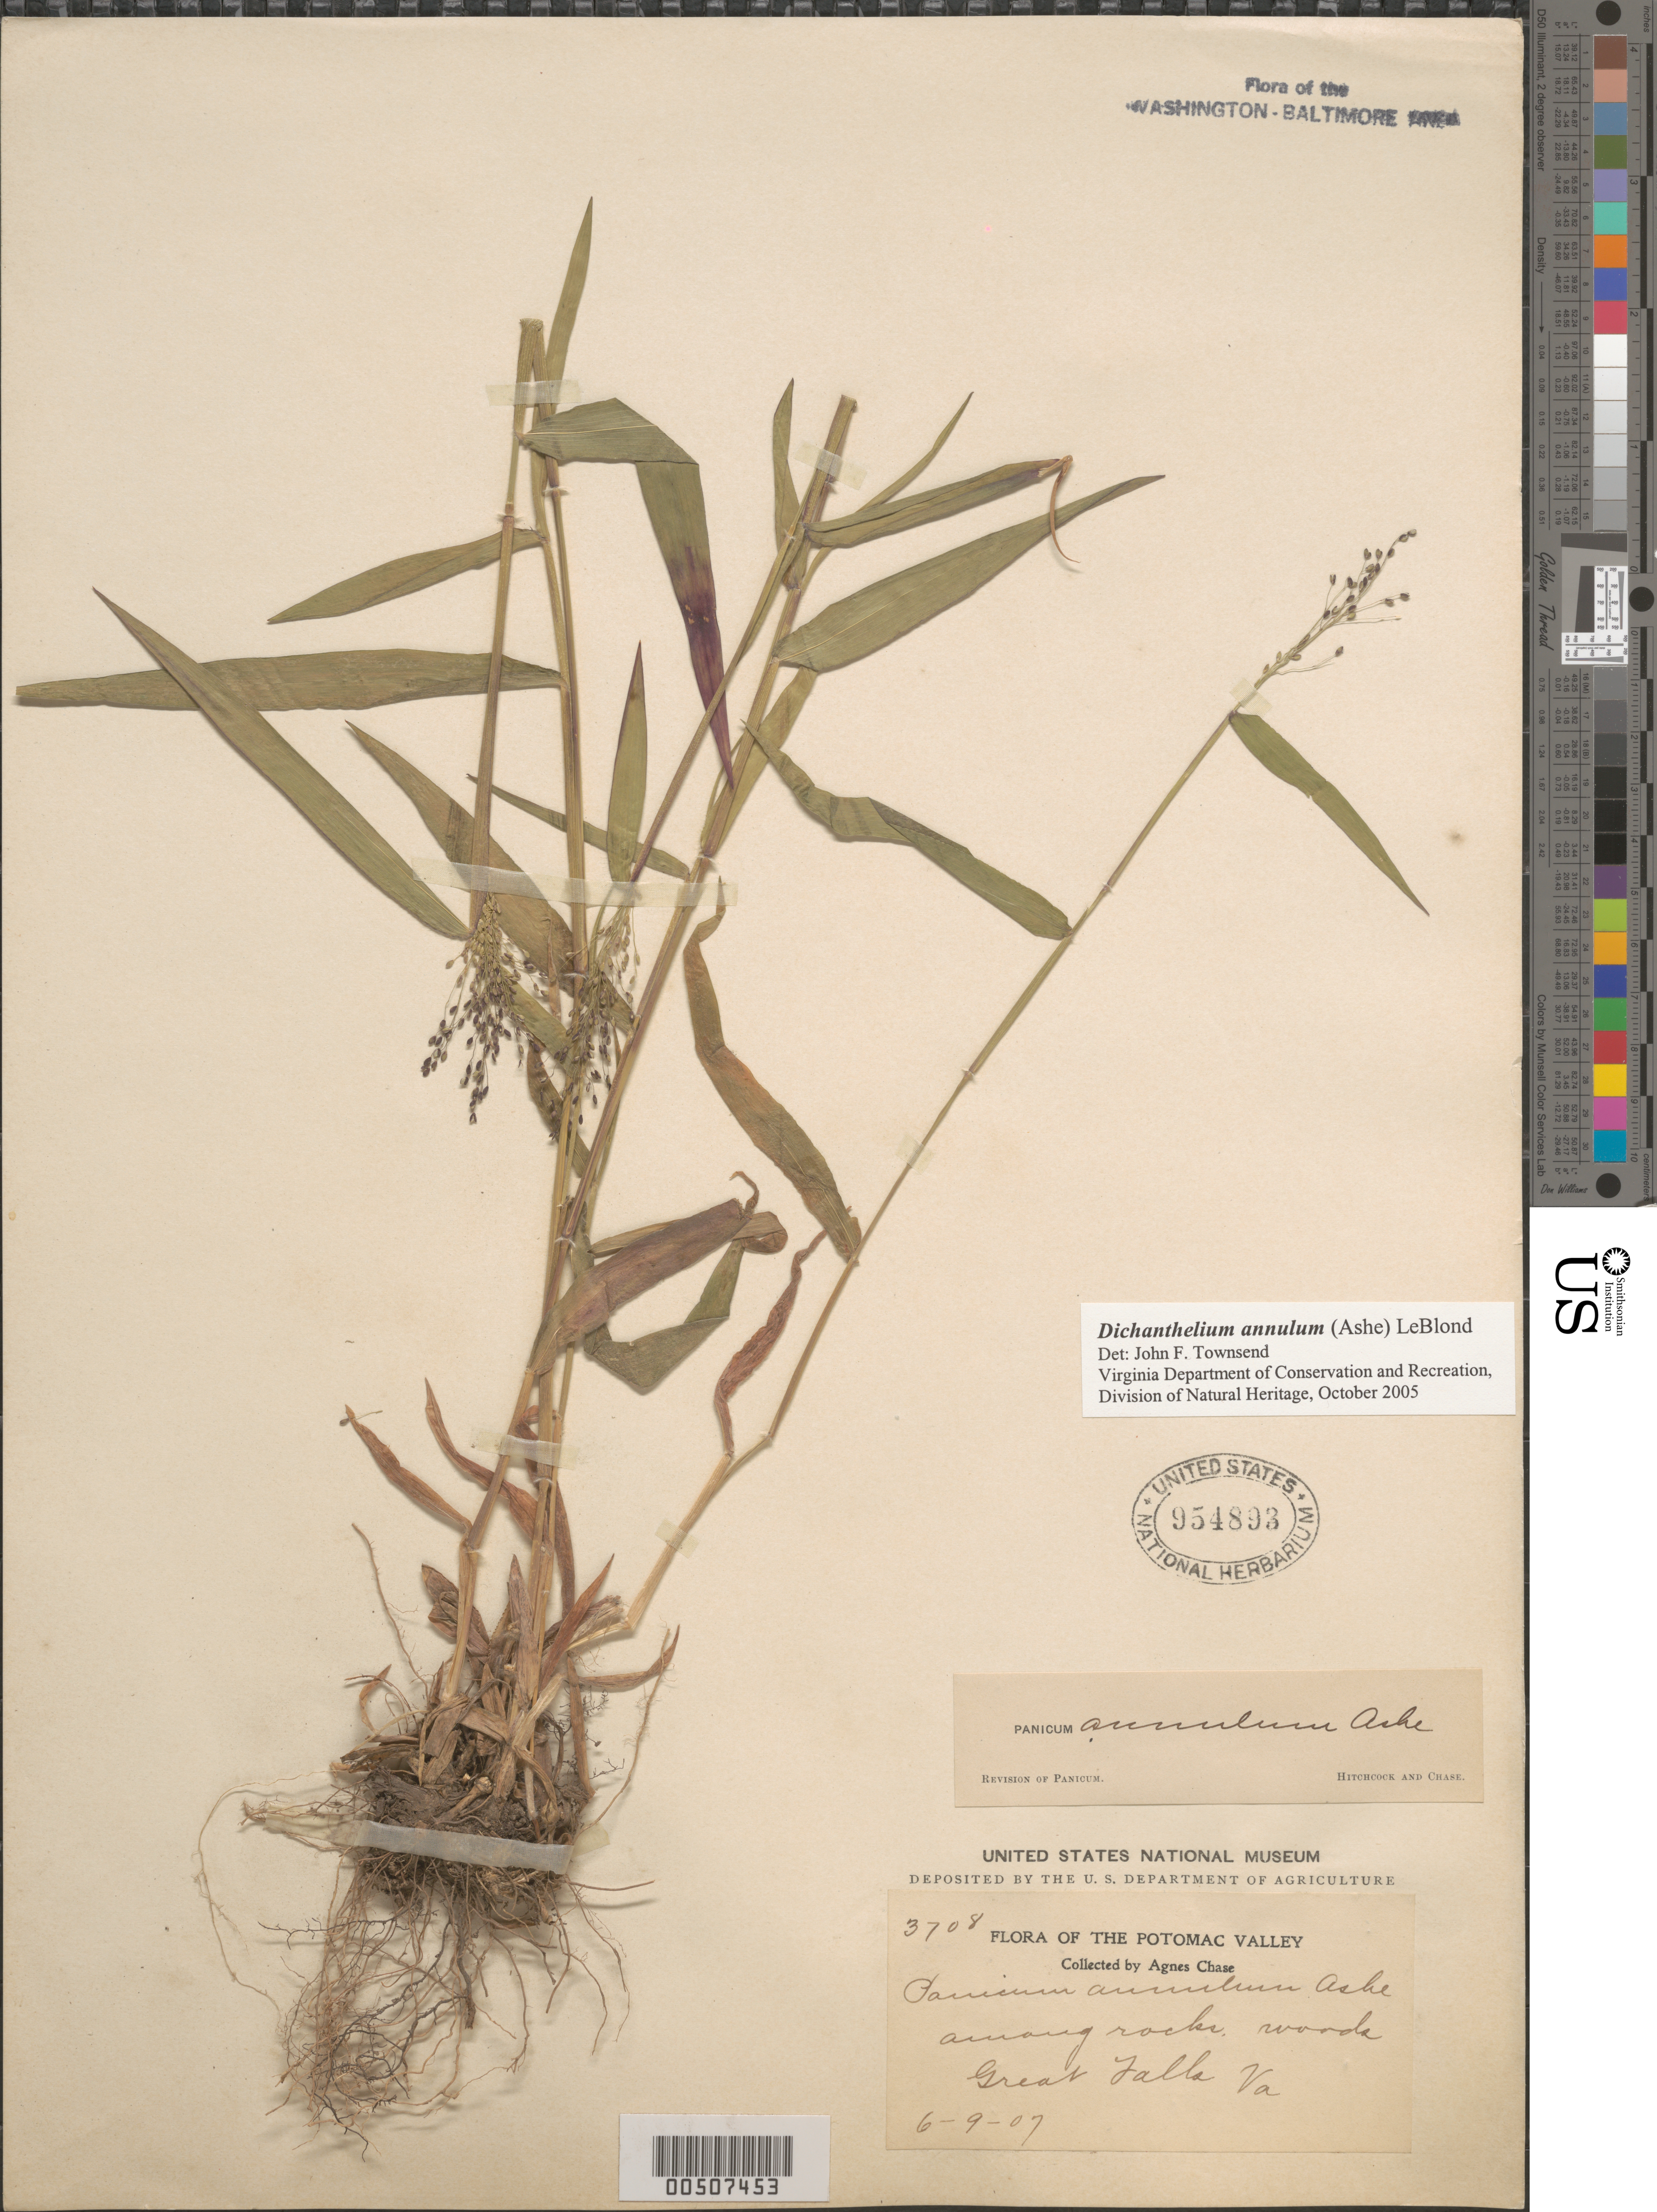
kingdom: Plantae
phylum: Tracheophyta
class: Liliopsida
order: Poales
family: Poaceae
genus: Dichanthelium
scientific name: Dichanthelium annulum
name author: (Ashe) LeBlond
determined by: Townsend, John F.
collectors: A. Chase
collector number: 3708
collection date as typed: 09 Jun 1907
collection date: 1907-06-09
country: United States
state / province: Virginia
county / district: Fairfax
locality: Great Falls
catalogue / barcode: US 954893